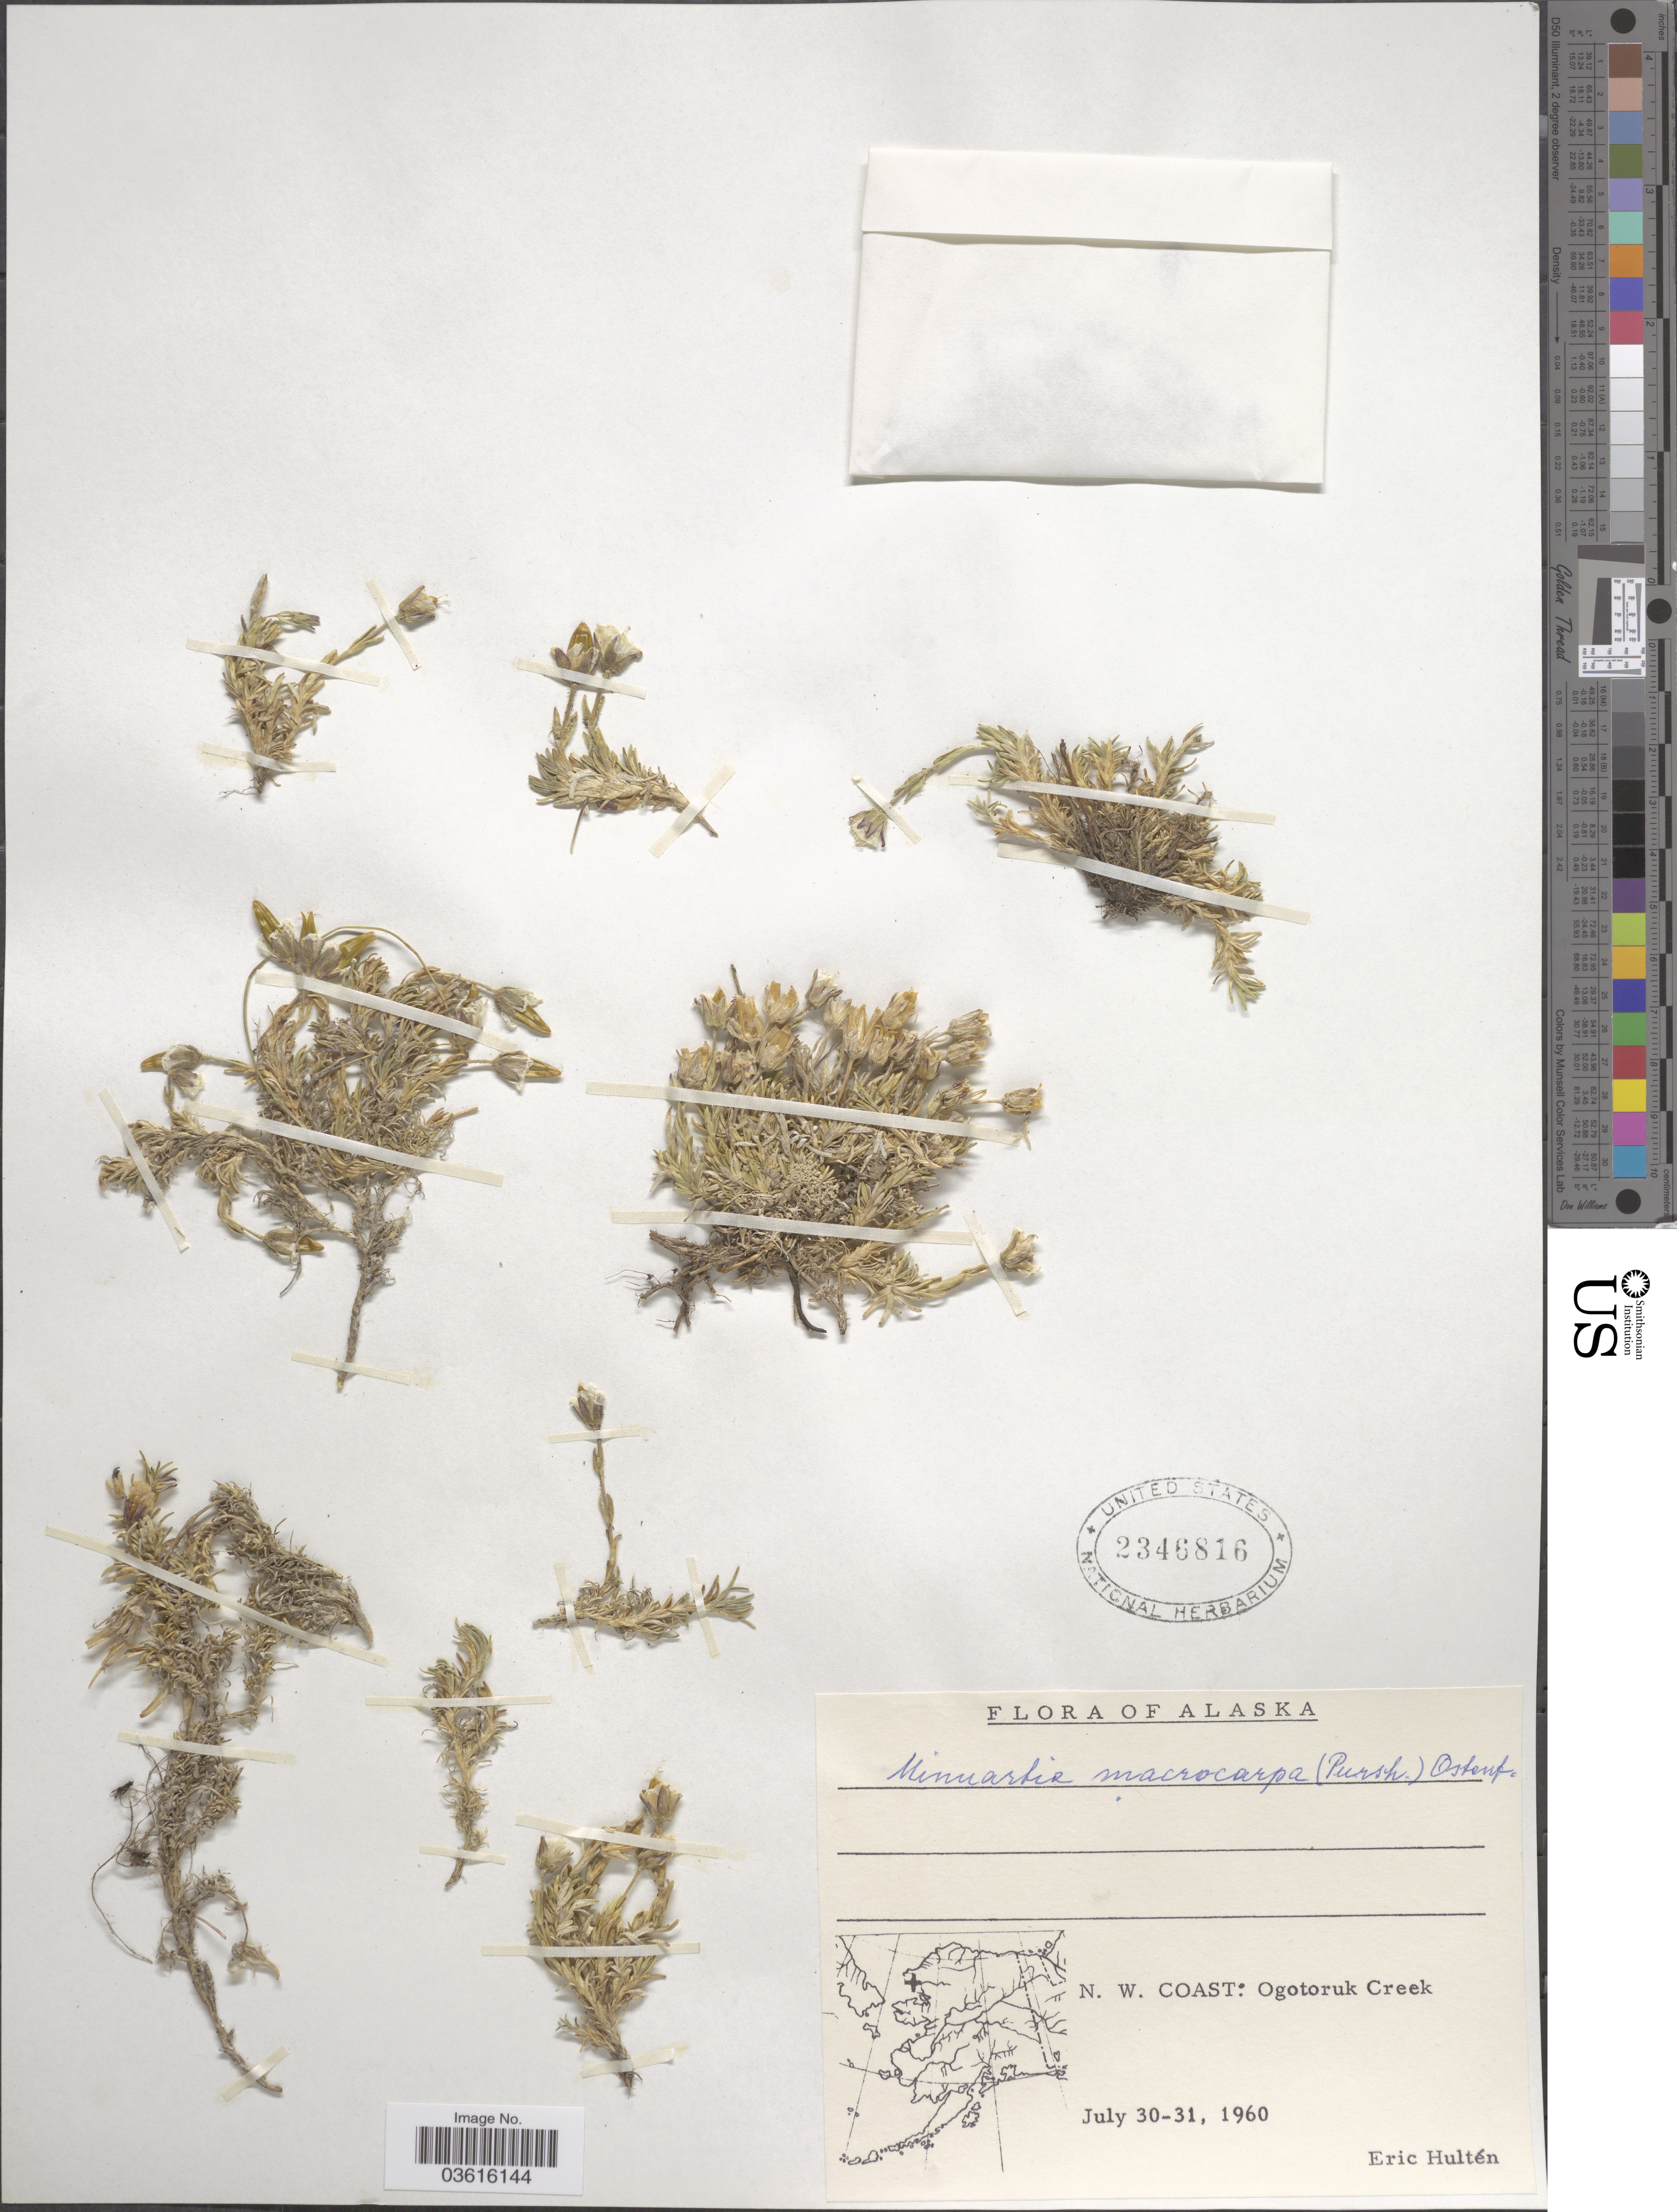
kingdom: Plantae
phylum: Tracheophyta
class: Magnoliopsida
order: Caryophyllales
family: Caryophyllaceae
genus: Pseudocherleria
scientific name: Pseudocherleria macrocarpa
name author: (Pursh) Dillenb. & Kadereit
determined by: U.S. National Herbarium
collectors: E. G. Hultén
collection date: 1960-07-30/1960-07-31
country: United States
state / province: Alaska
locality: N. W. Coast: Ogotoruk Creek.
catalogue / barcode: US 2346816